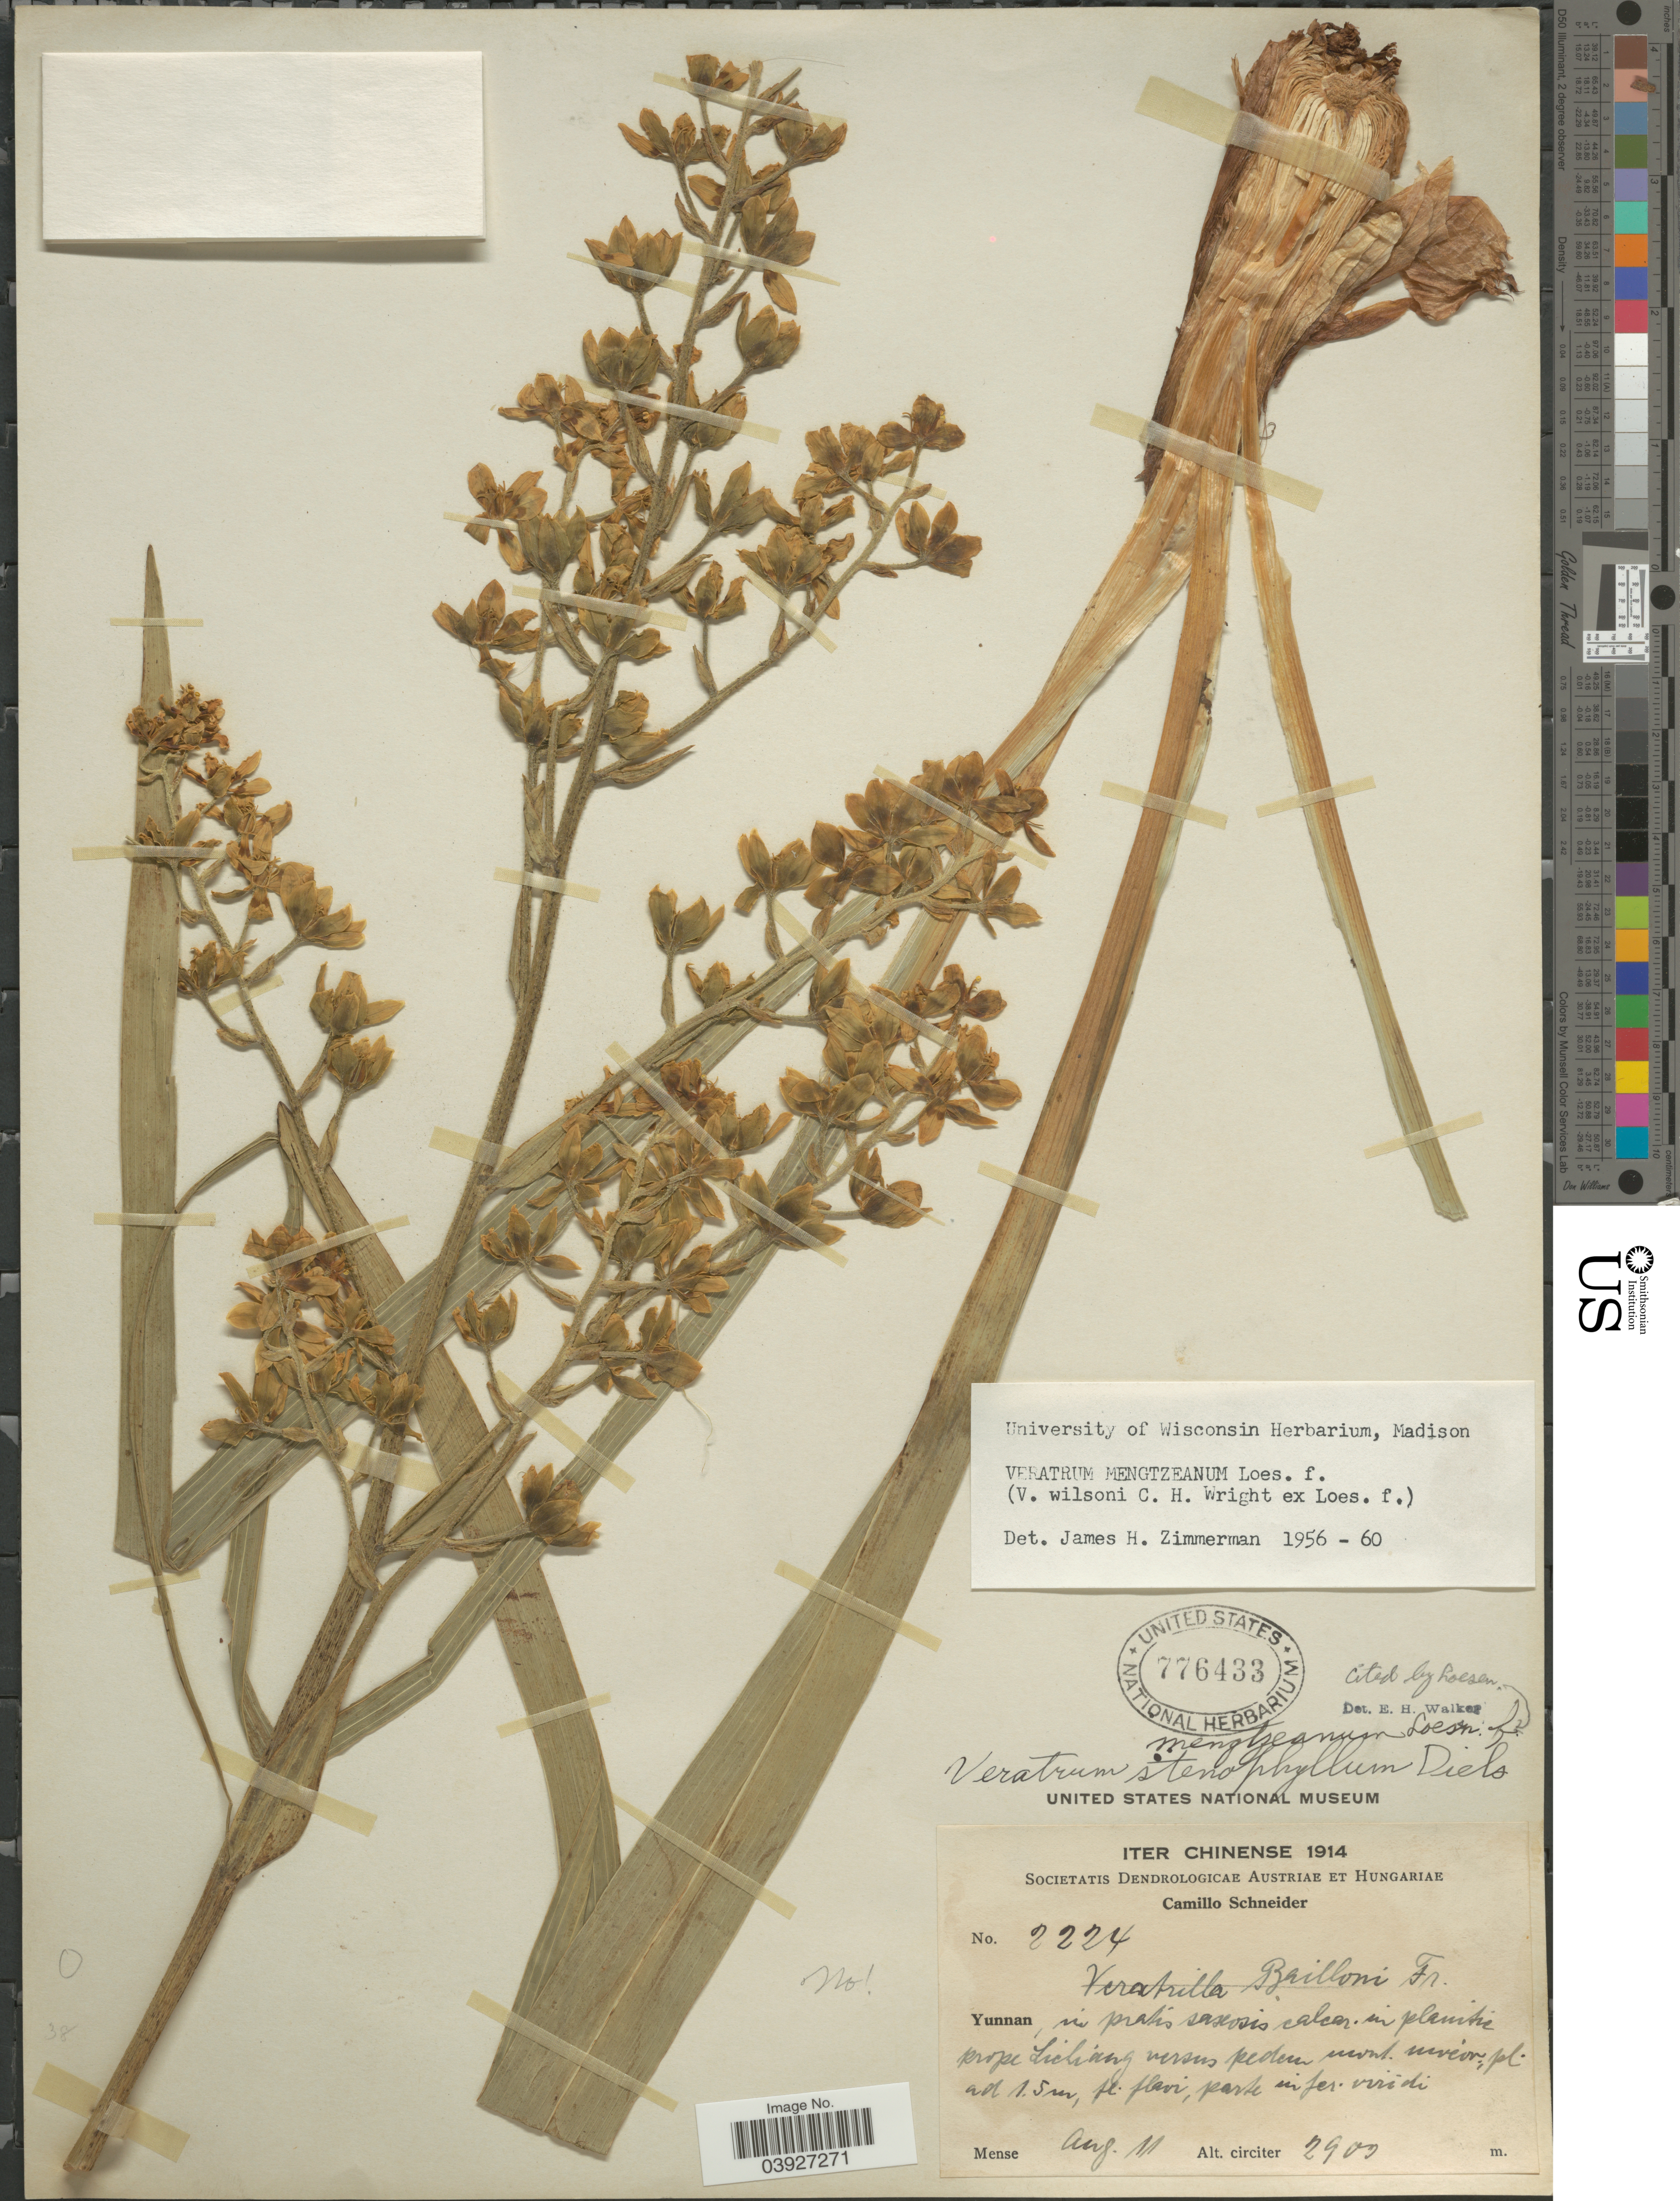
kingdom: Plantae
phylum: Tracheophyta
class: Liliopsida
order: Liliales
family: Melanthiaceae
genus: Veratrum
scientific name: Veratrum mengtzeanum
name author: Loes.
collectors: C. K. Schneider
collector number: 2224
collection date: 1914-08-11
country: China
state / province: Yunnan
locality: In pratis saxosis calcar. in planitie [interpreted] prope Lichiang versus pedem [interpreted] mont.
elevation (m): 2900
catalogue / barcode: US 776433